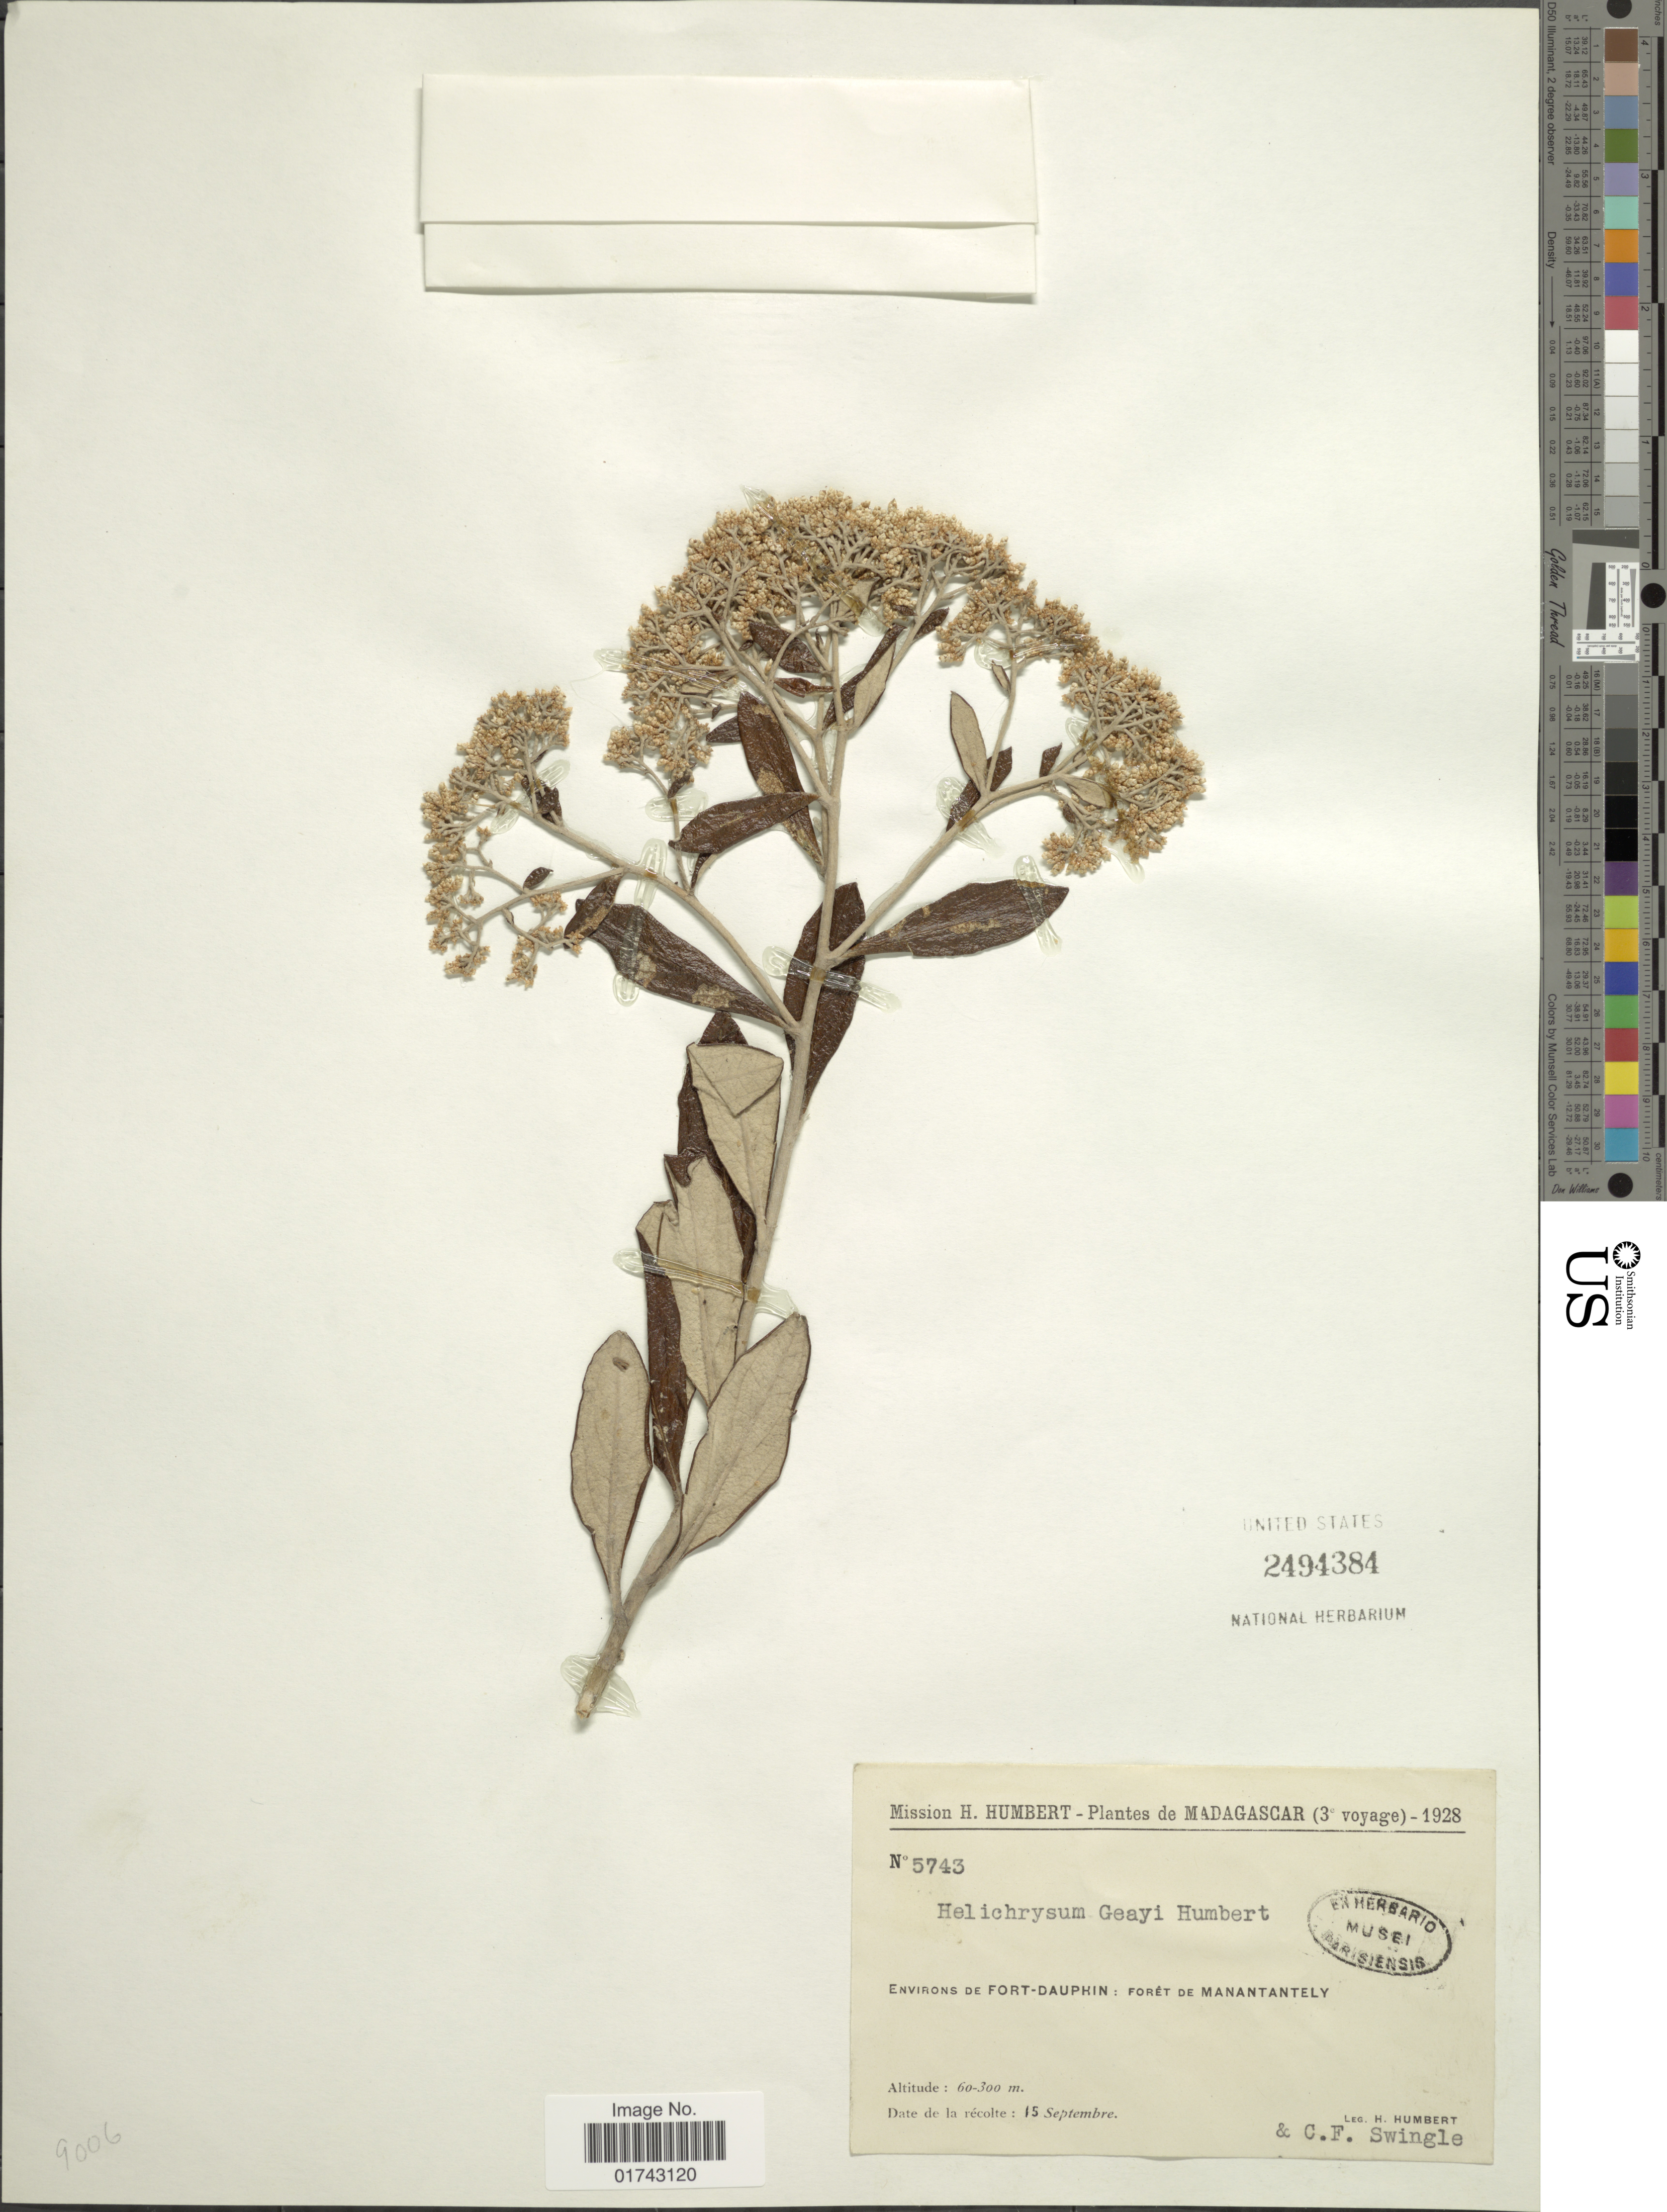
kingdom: Plantae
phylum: Tracheophyta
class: Magnoliopsida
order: Asterales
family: Asteraceae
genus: Helichrysum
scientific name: Helichrysum geayi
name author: Humbert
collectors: H. Humbert & C. Swingle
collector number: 5743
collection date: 1928-09-15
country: Madagascar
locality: Environs De Fort-Dauphin: Foret De Manantantely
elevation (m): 60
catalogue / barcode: US 2494384